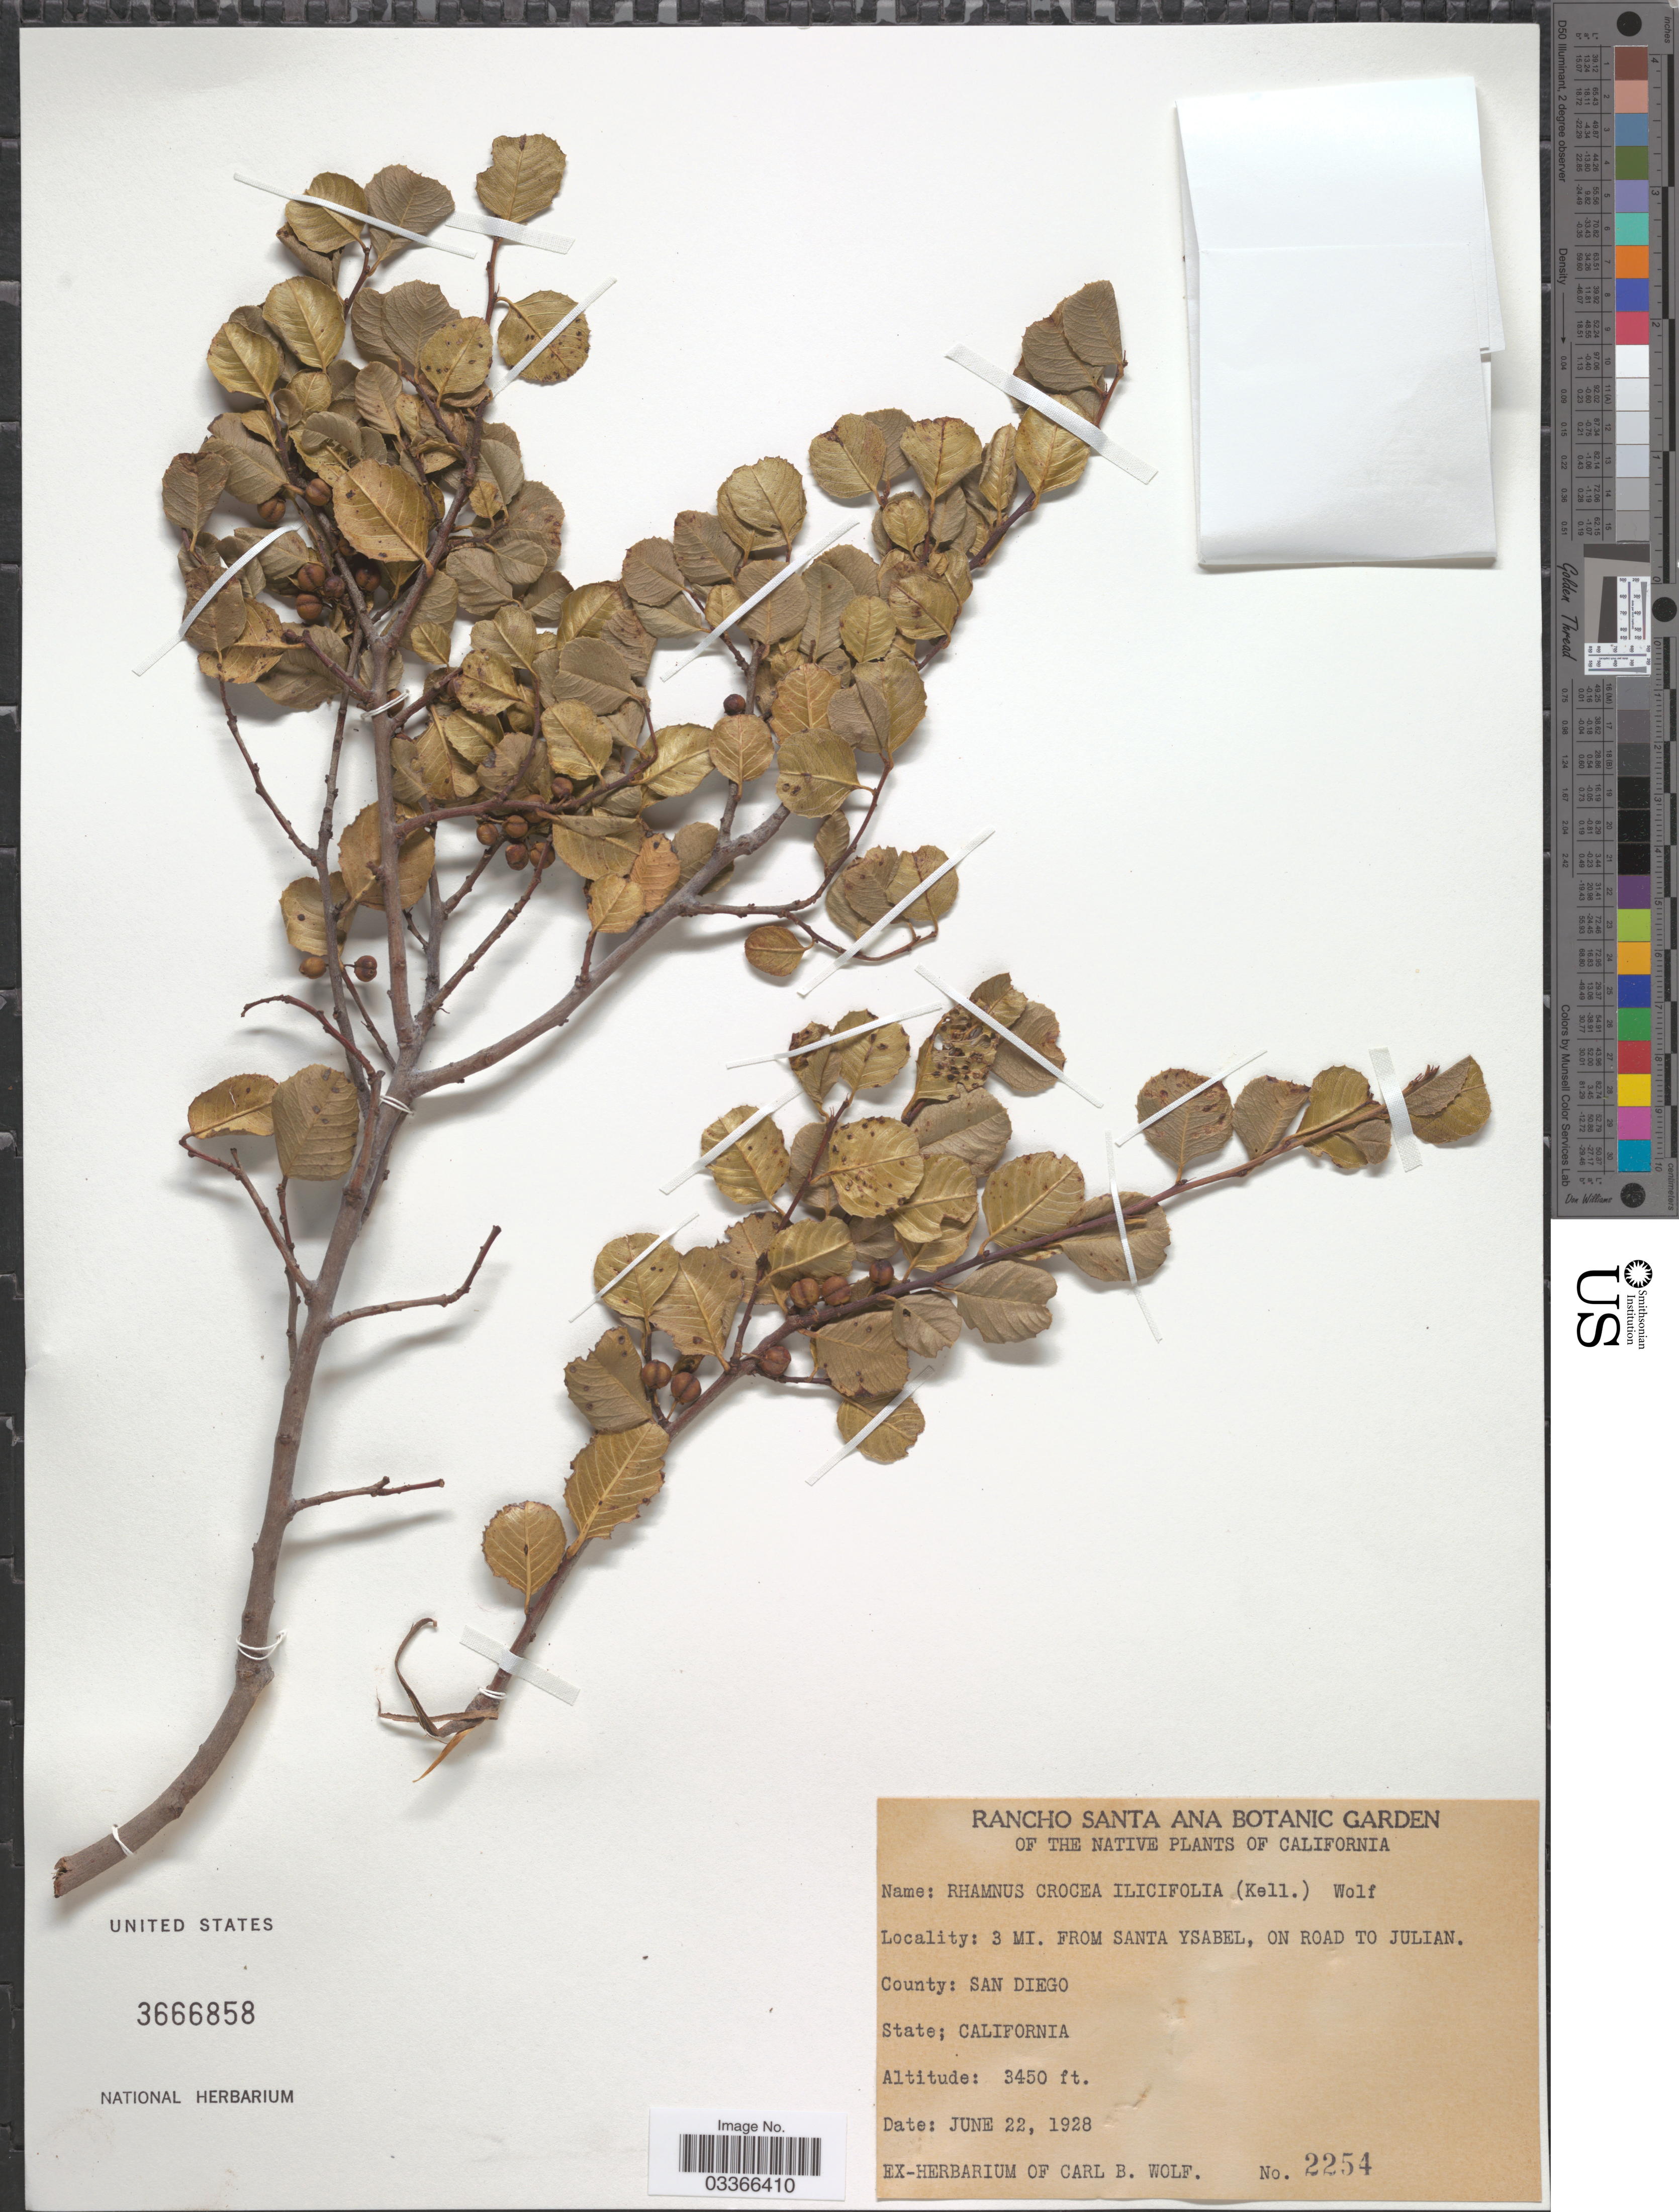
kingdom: Plantae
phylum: Tracheophyta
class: Magnoliopsida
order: Rosales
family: Rhamnaceae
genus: Rhamnus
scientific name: Rhamnus crocea var. ilicifolia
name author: (Kellogg) Greene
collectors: ex herb. Carl B. Wolf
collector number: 2254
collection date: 1928-06-22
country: United States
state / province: California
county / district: San Diego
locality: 3 mi. from Santa Ysabel, on road to Julian. County: San Diego.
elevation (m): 1052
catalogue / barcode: US 3666858